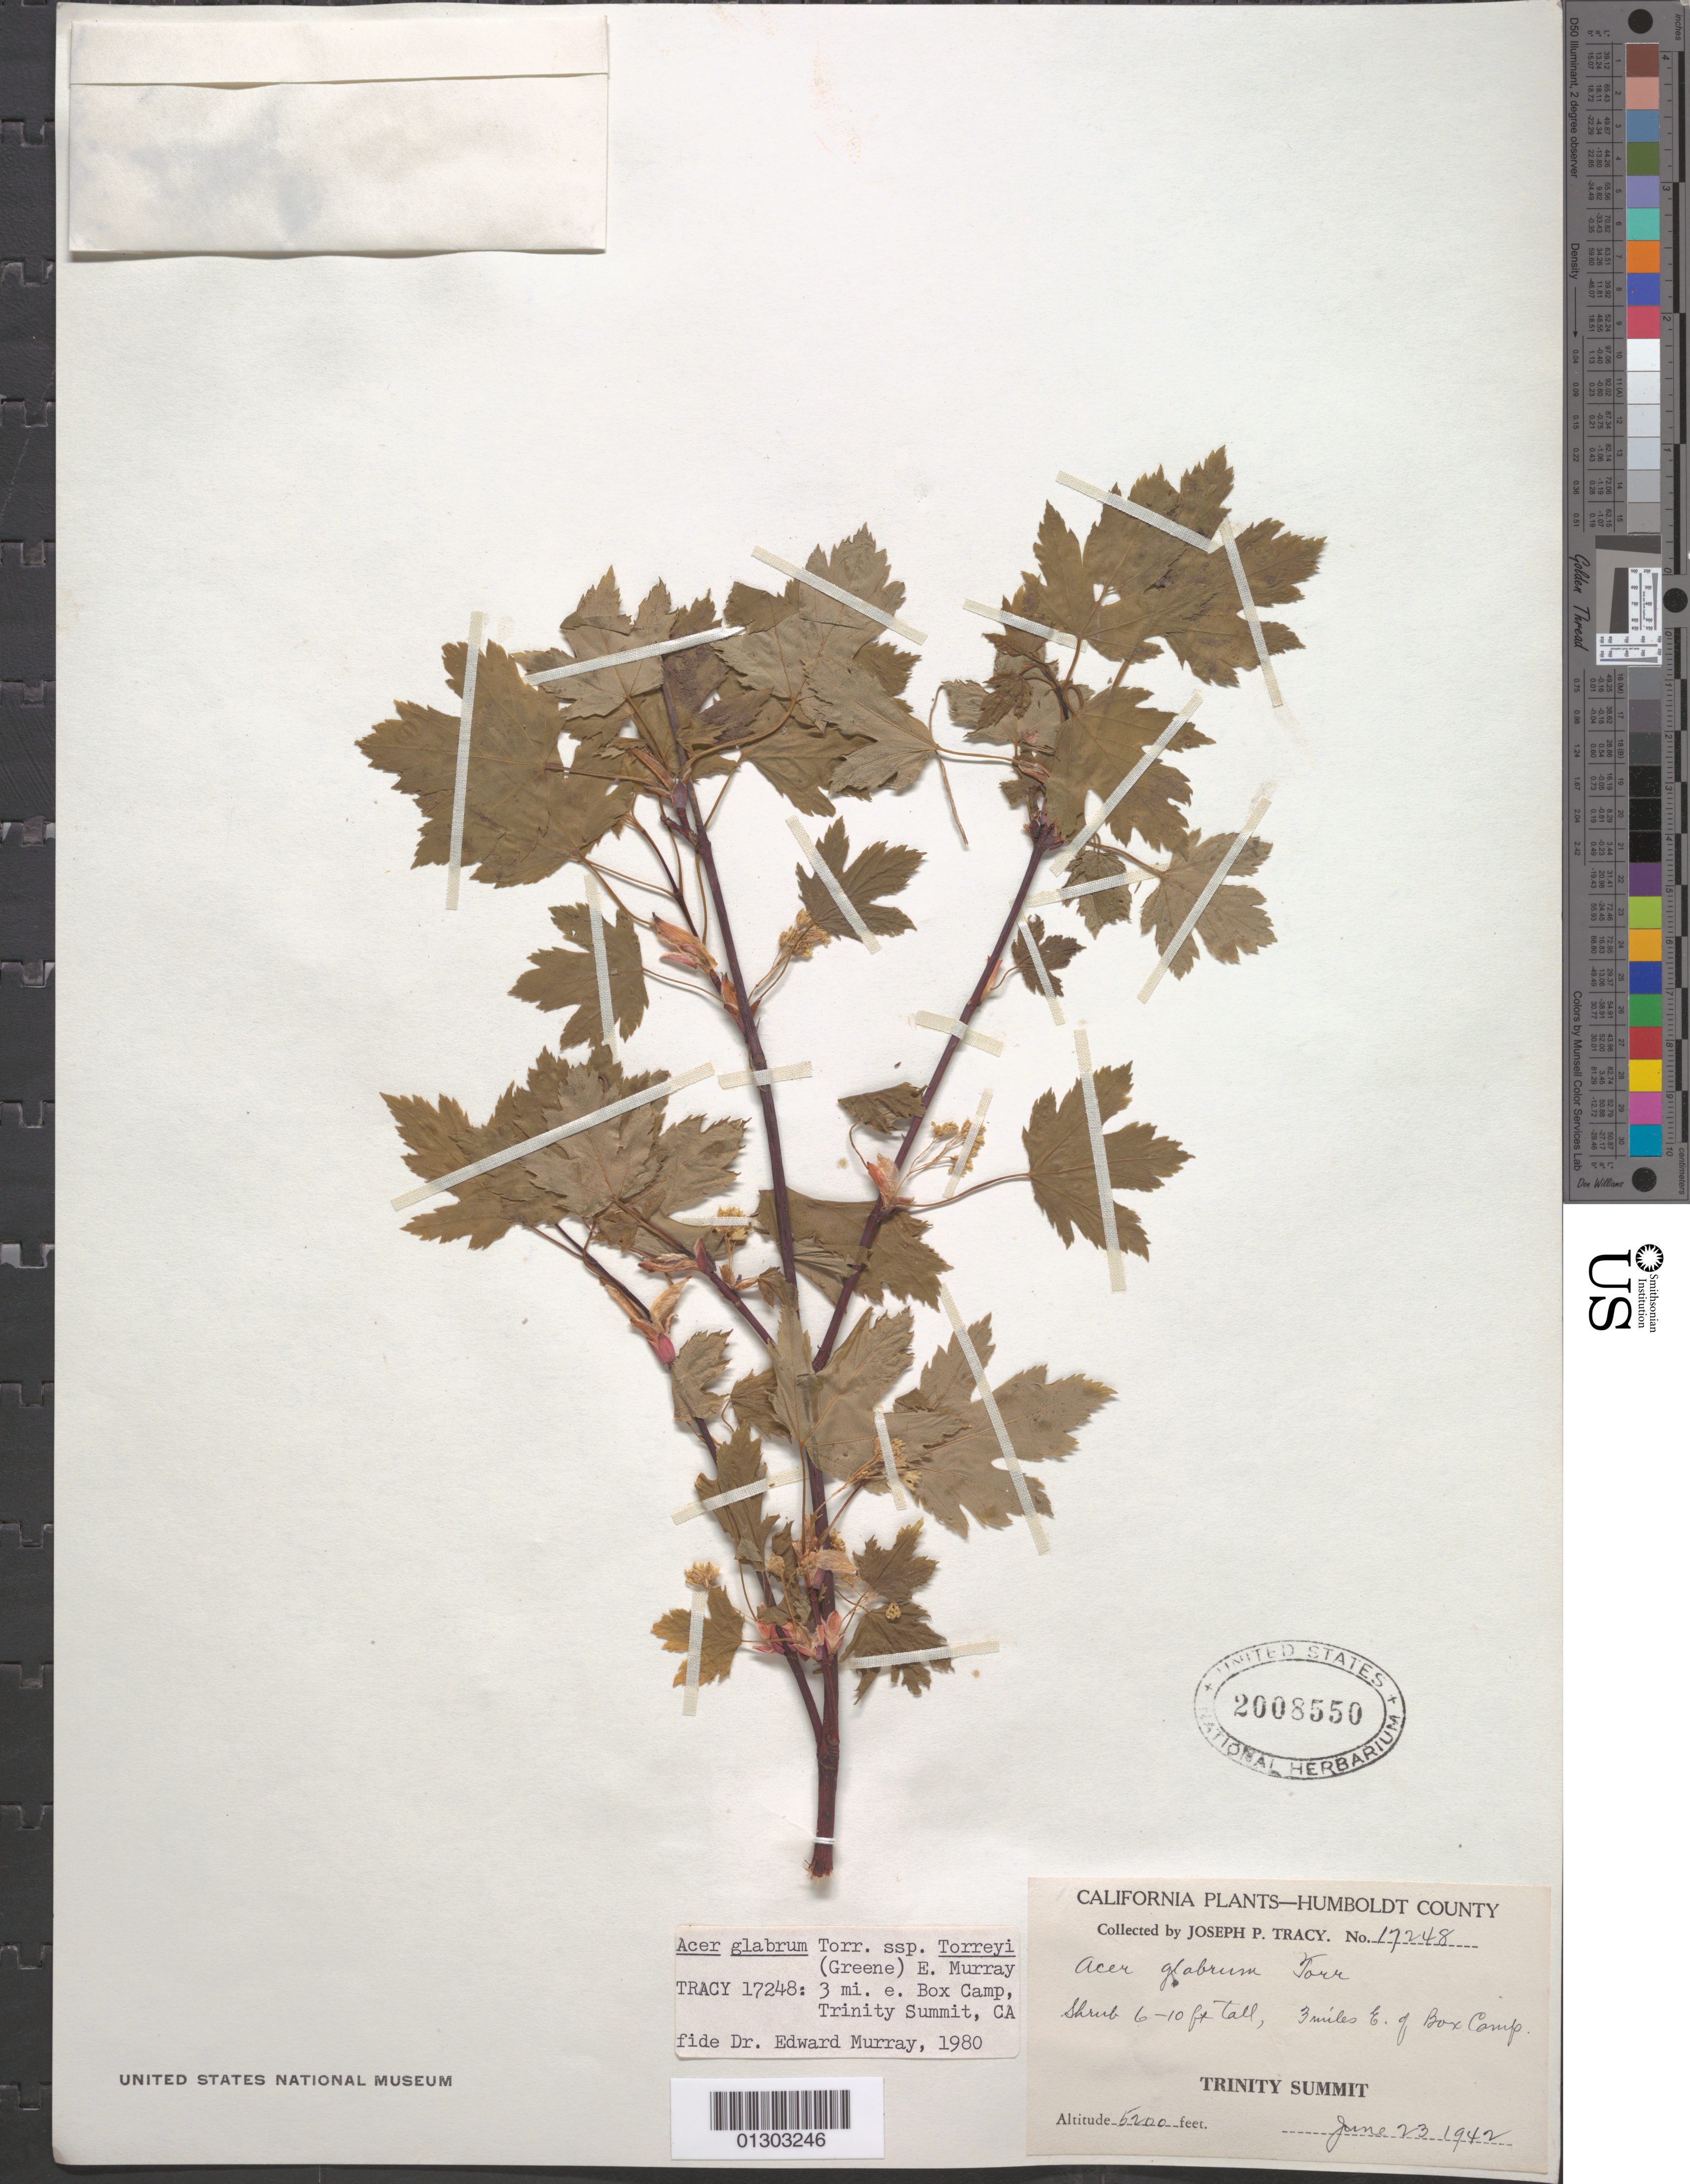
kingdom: Plantae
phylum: Tracheophyta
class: Magnoliopsida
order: Sapindales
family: Sapindaceae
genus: Acer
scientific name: Acer glabrum subsp. torreyi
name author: (Greene) A.E. Murray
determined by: Murray, Edward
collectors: J. Tracy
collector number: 17248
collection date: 1942-06-23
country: United States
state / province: California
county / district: Humboldt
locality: Humboldt County, Trinity Summit, 3 miles E of Box Camp.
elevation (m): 1585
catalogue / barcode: US 2008550